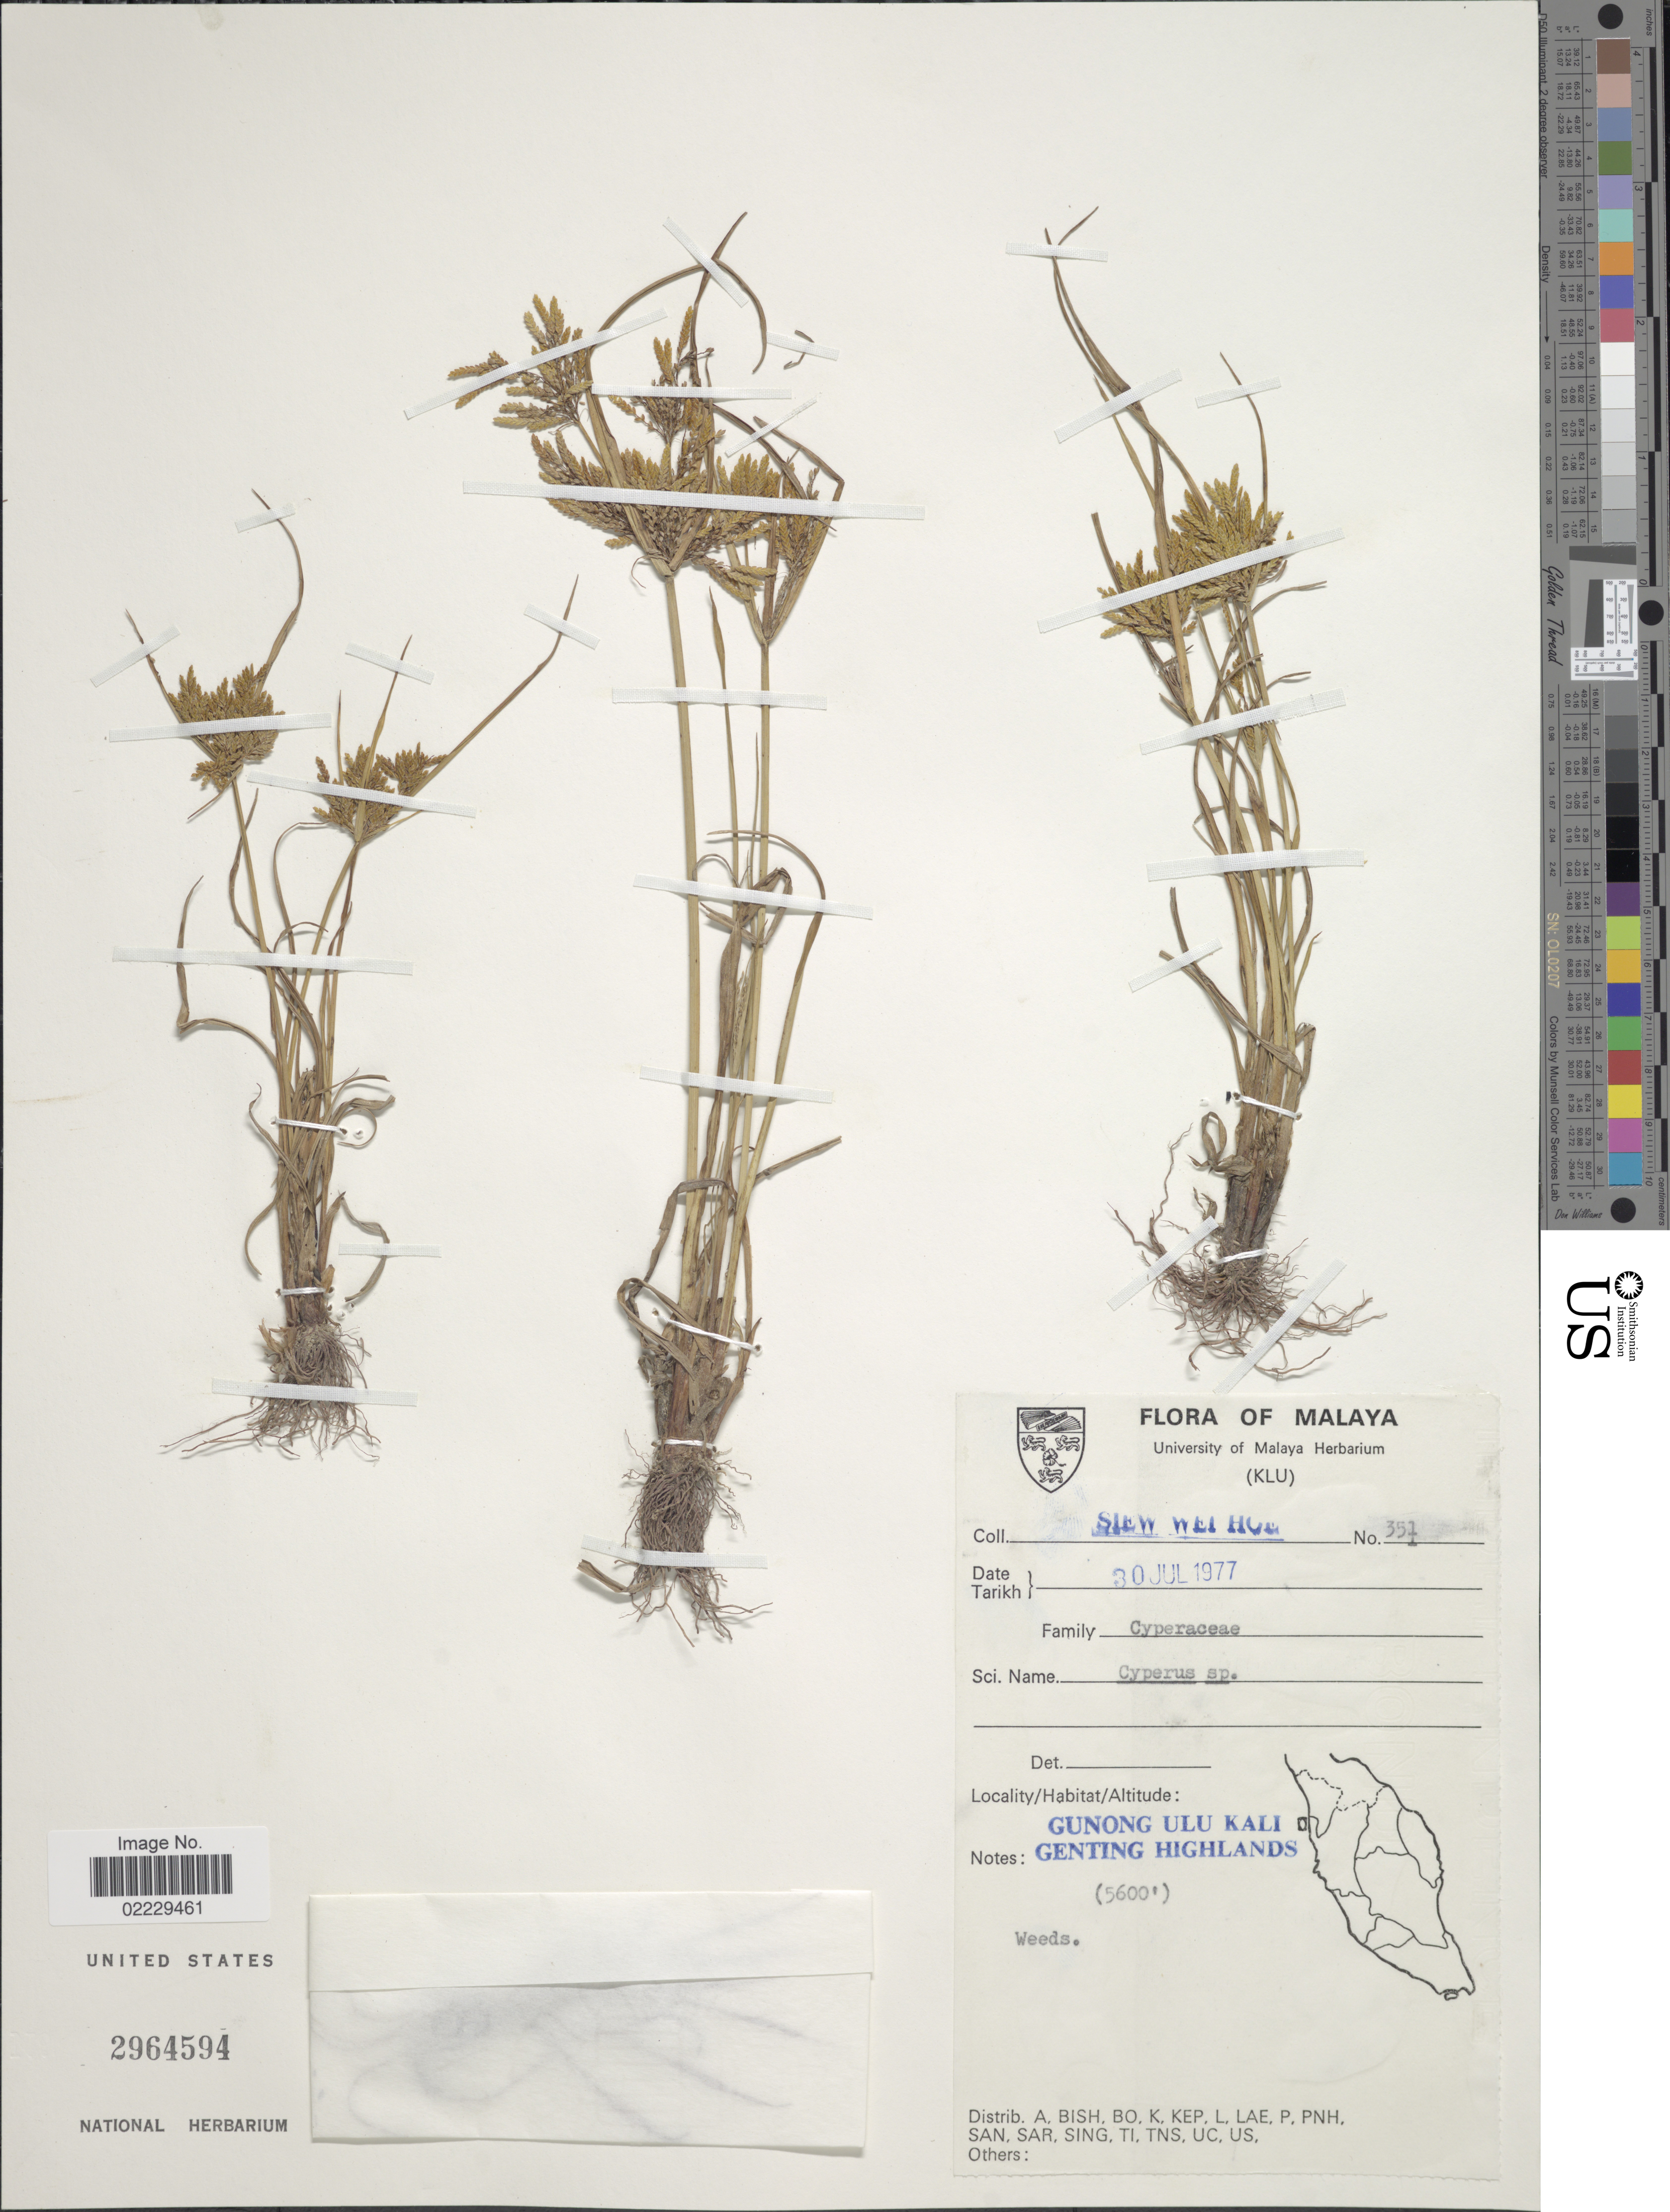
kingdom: Plantae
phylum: Tracheophyta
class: Liliopsida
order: Poales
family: Cyperaceae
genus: Cyperus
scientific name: Cyperus iria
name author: L.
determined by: Strong, Mark T., (BOT), Smithsonian Institution - National Museum of Natural History (UNITED STATES)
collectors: W. H. Siew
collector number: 351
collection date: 1977-07-30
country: Malaysia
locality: Malaya, Gunong Ulu Kali Genting Highlands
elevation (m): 1707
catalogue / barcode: US 2964594